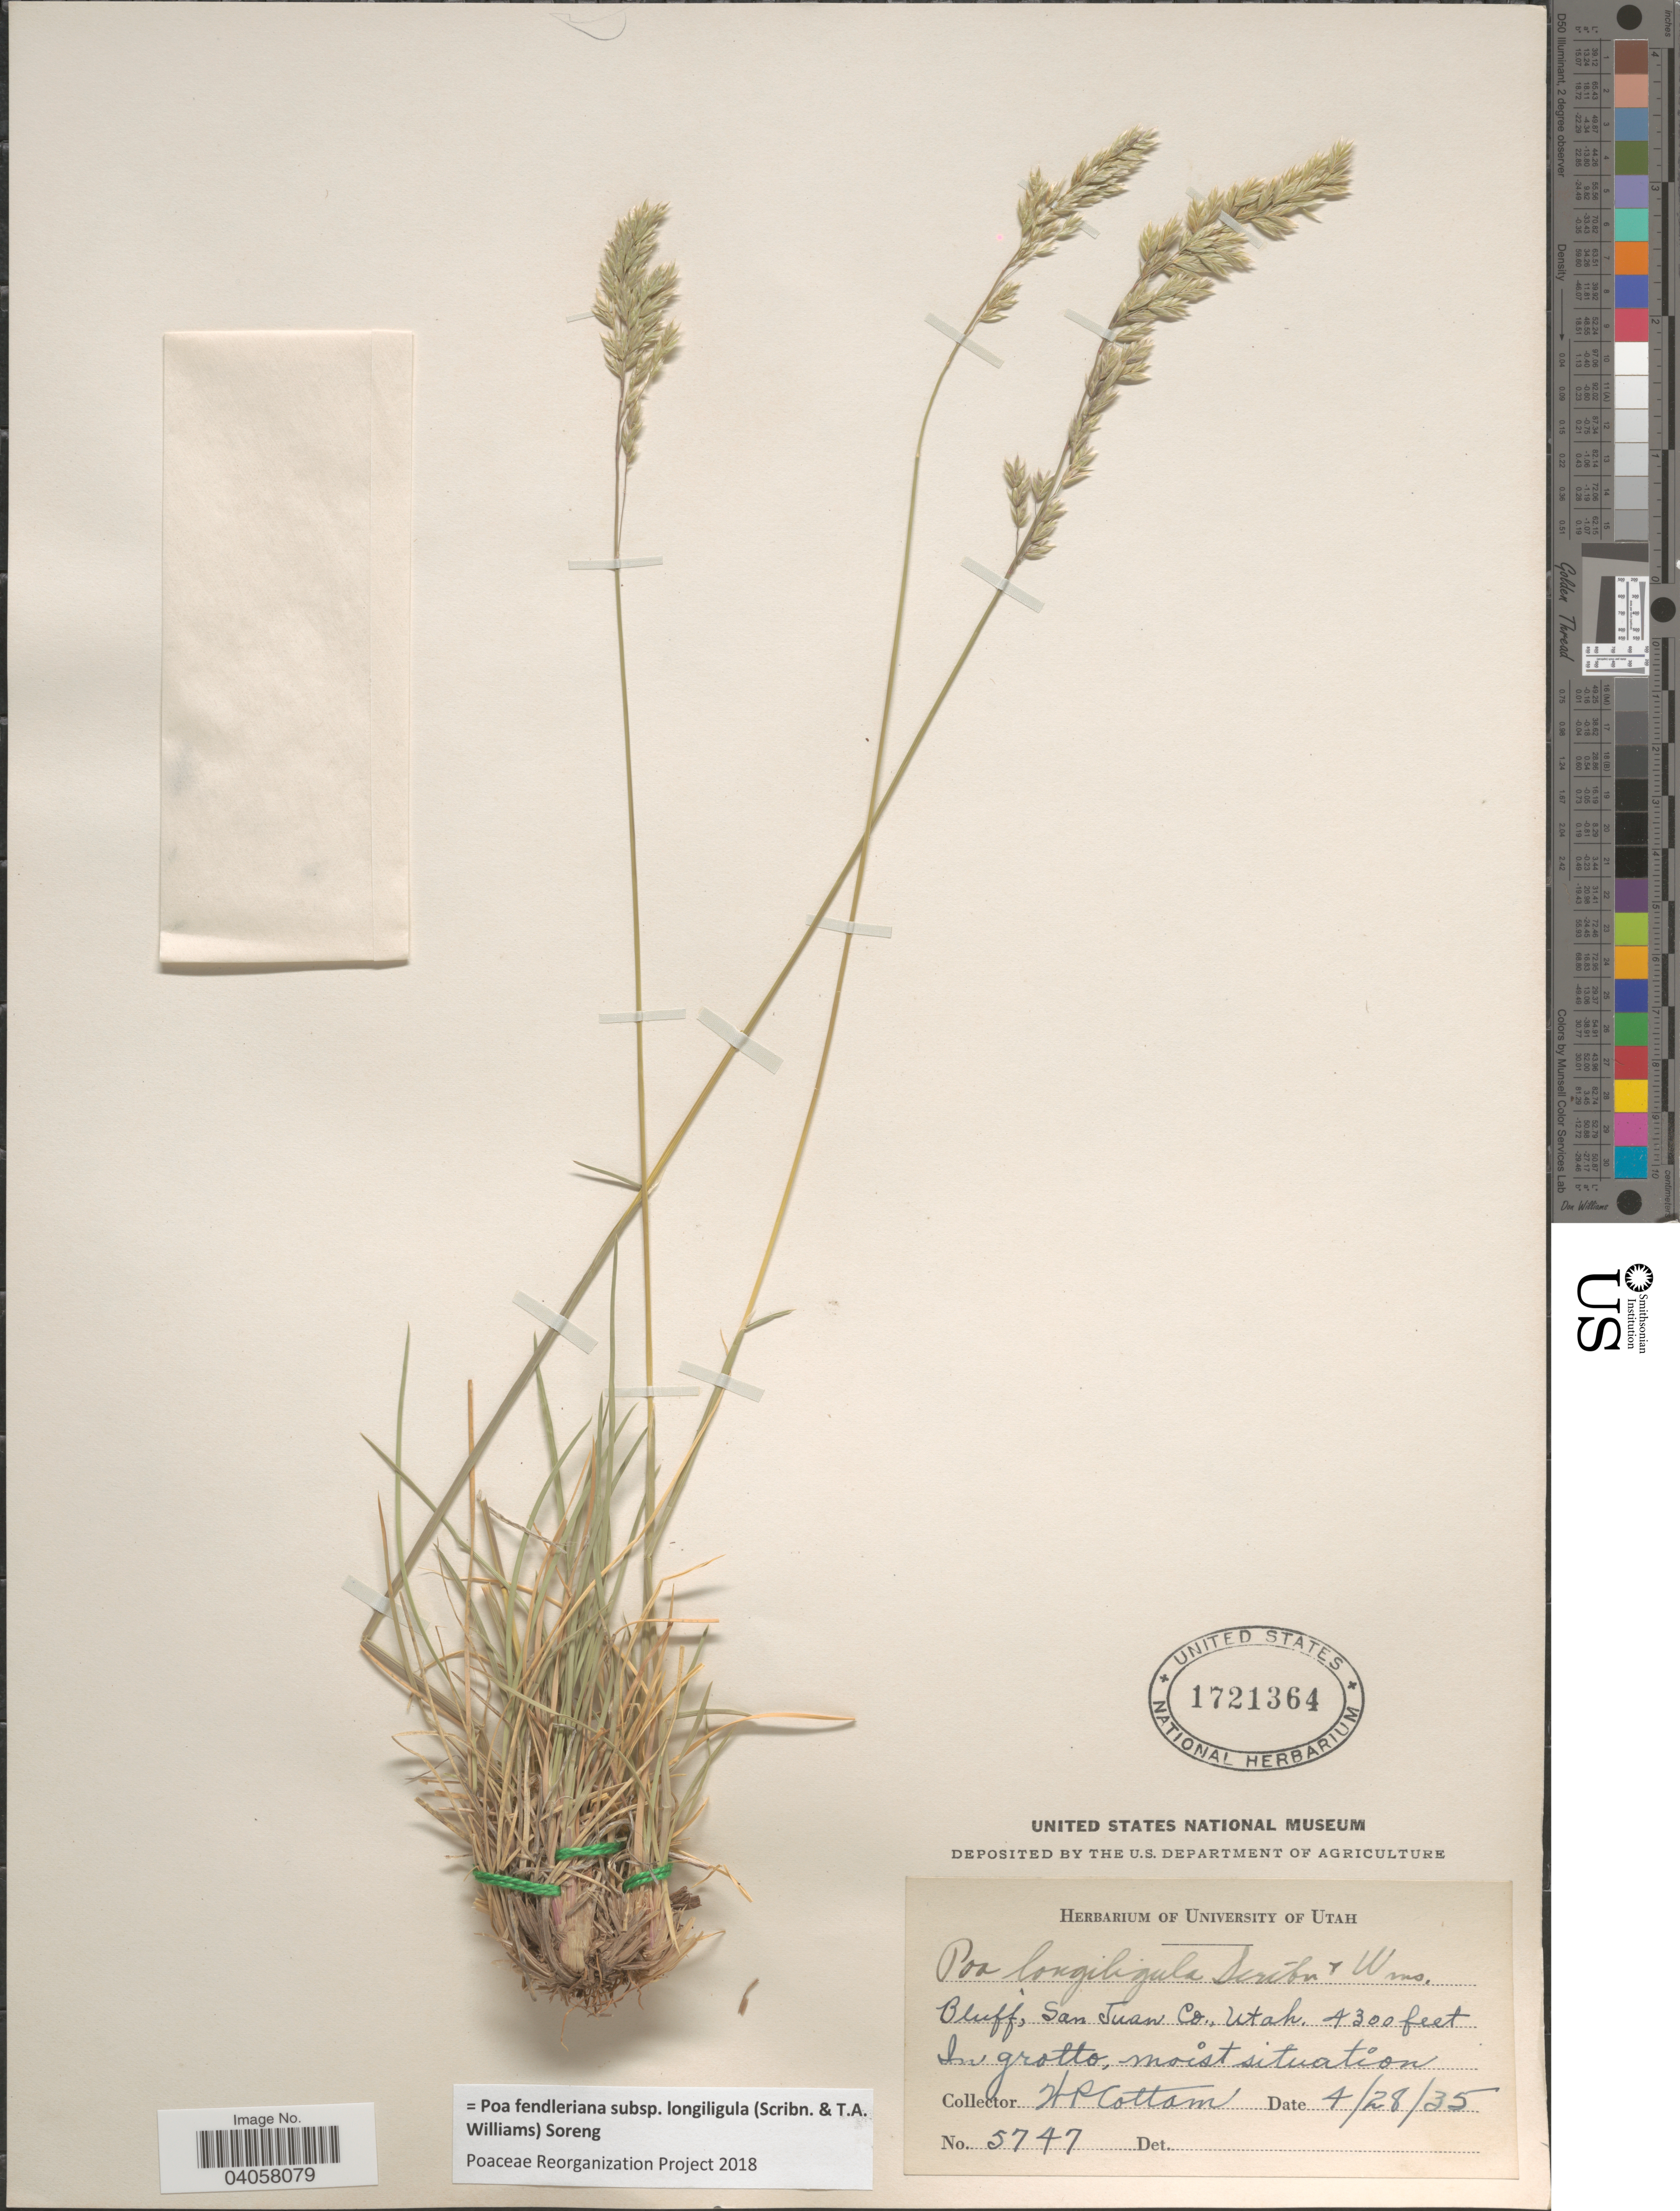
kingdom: Plantae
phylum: Tracheophyta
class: Liliopsida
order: Poales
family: Poaceae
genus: Poa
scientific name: Poa fendleriana subsp. longiligula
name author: (Scribn. & T.A. Williams) Soreng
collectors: W. Cottam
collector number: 5747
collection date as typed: Transcribed d/m/y: 28/4/35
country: United States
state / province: Utah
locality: Bluff, San Juan Co.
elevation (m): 1311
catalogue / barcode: US 1721364